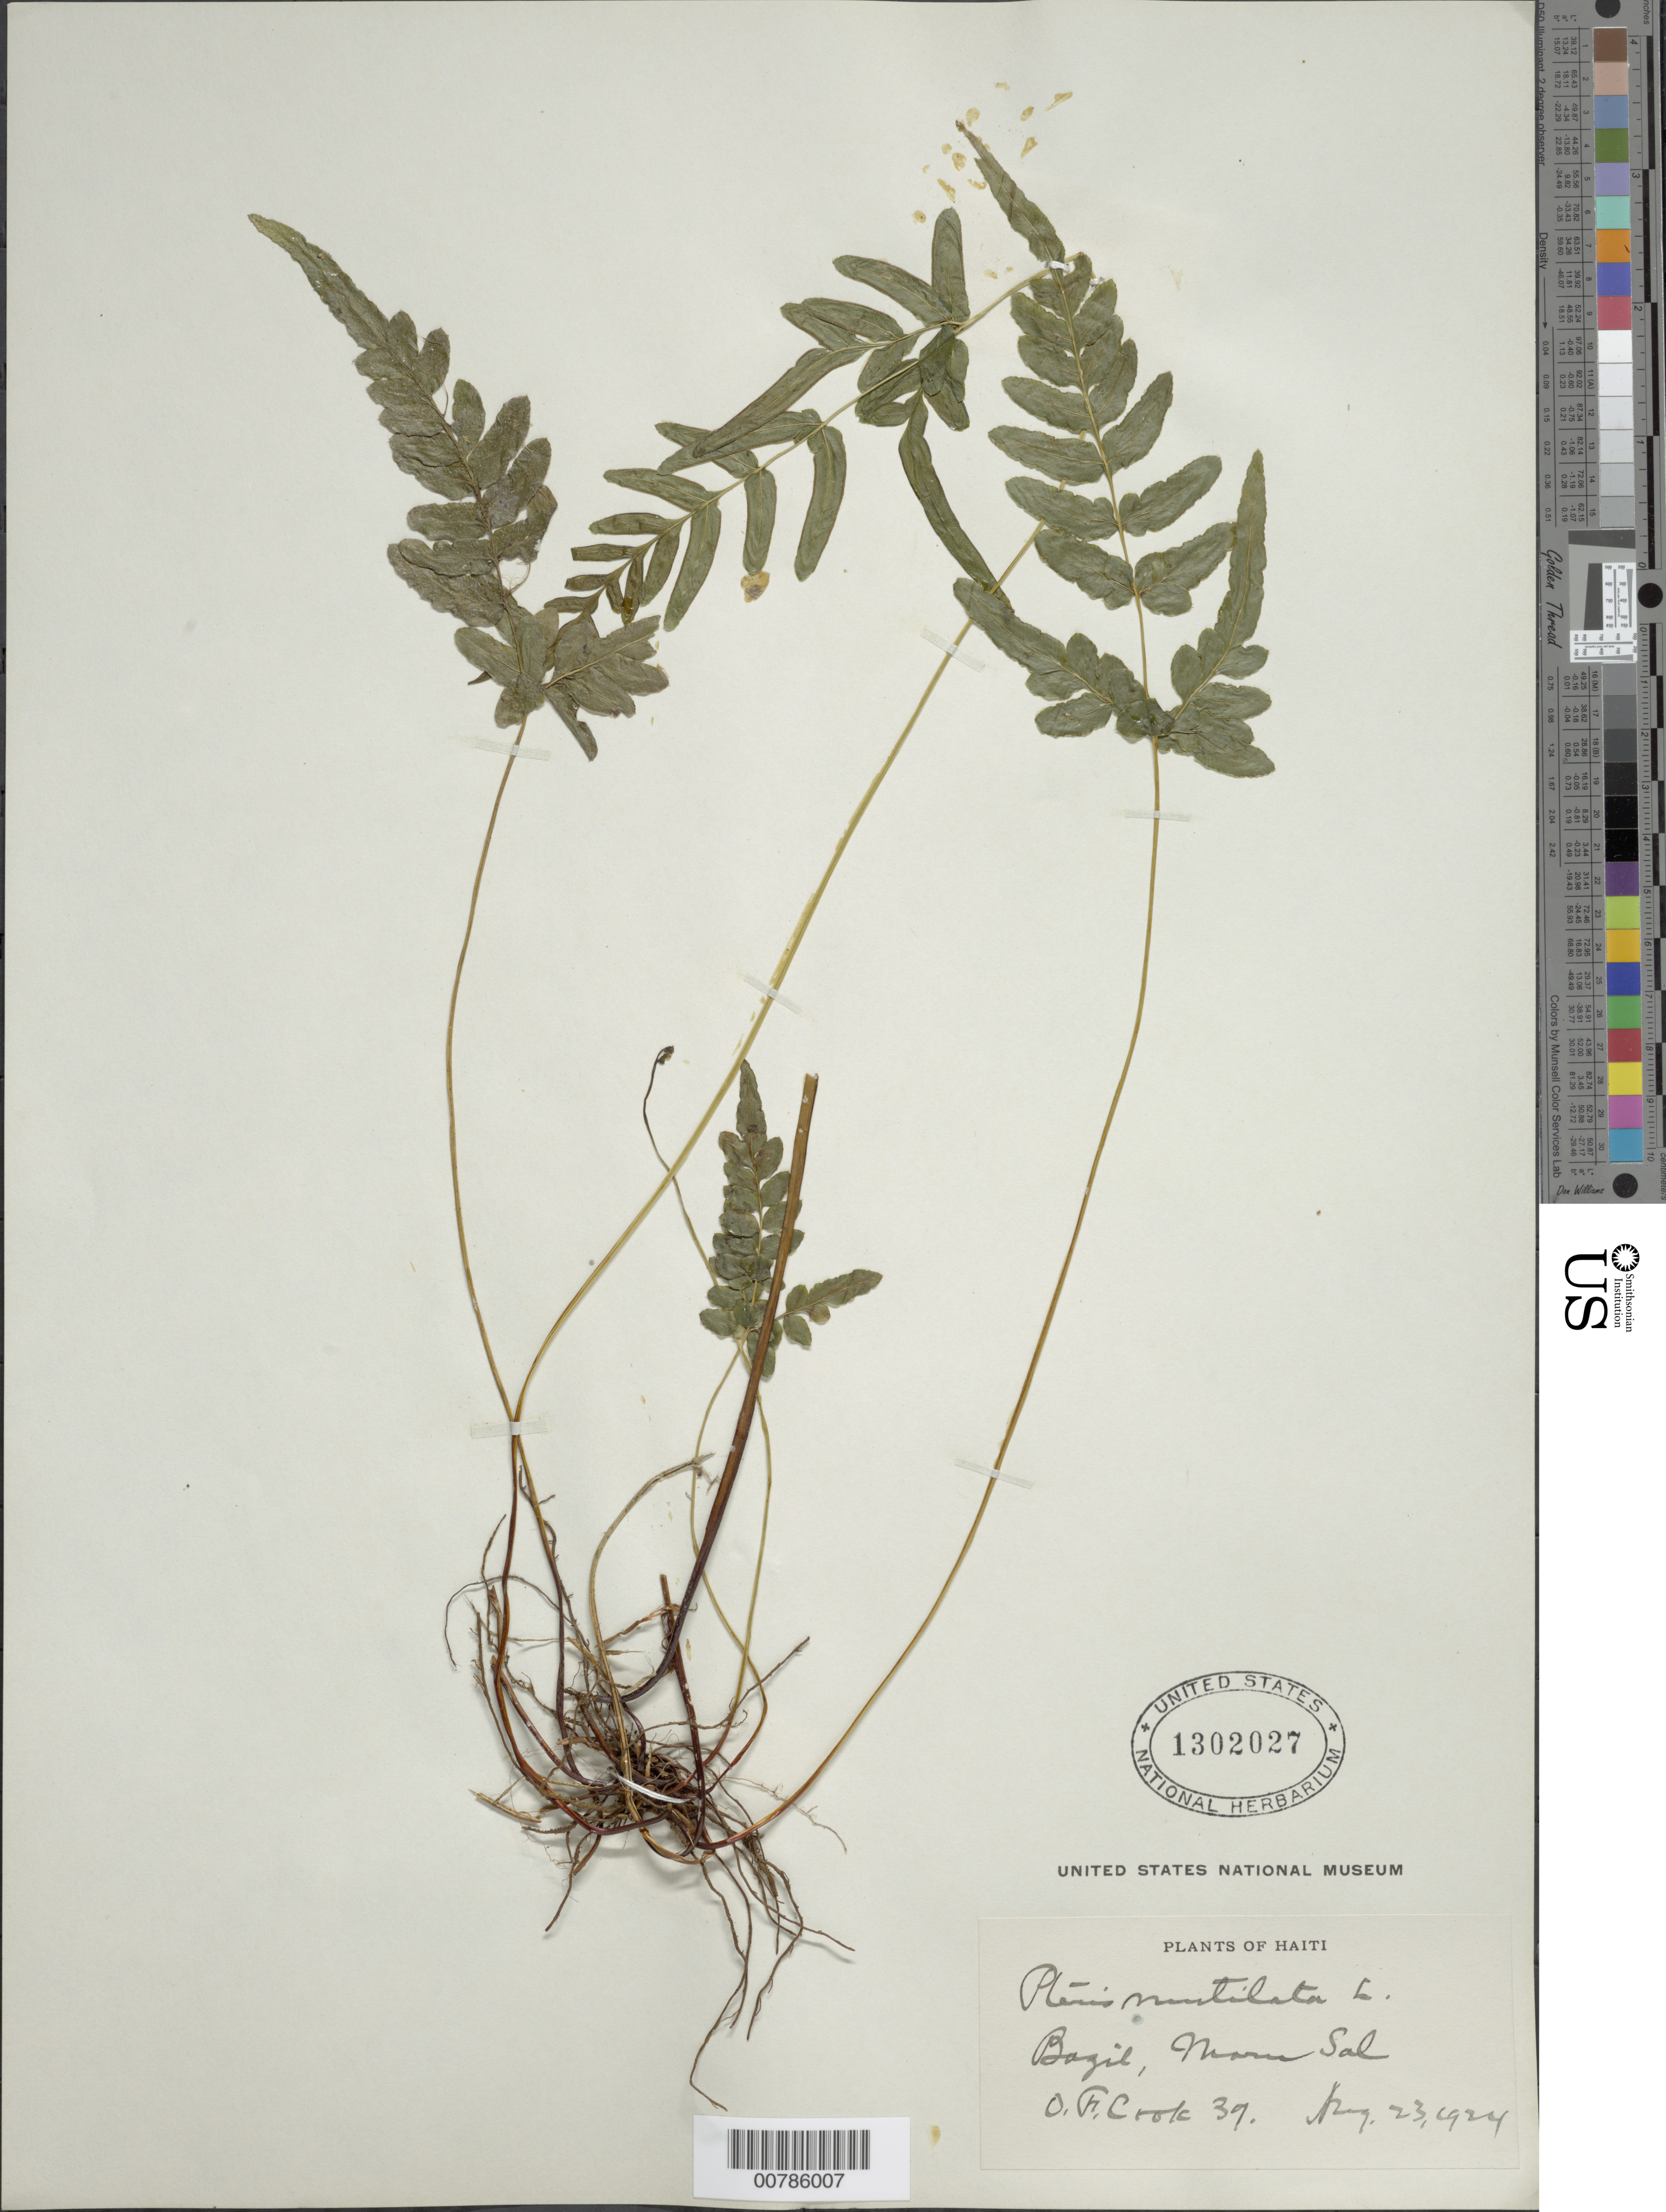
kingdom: Plantae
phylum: Tracheophyta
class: Polypodiopsida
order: Polypodiales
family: Pteridaceae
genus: Pteris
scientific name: Pteris mutilata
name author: L.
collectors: O. F. Cook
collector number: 39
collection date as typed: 23 Aug 1924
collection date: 1924-08-23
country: Haiti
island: Hispaniola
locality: Bazil, Morne Sal.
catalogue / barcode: US 1302027